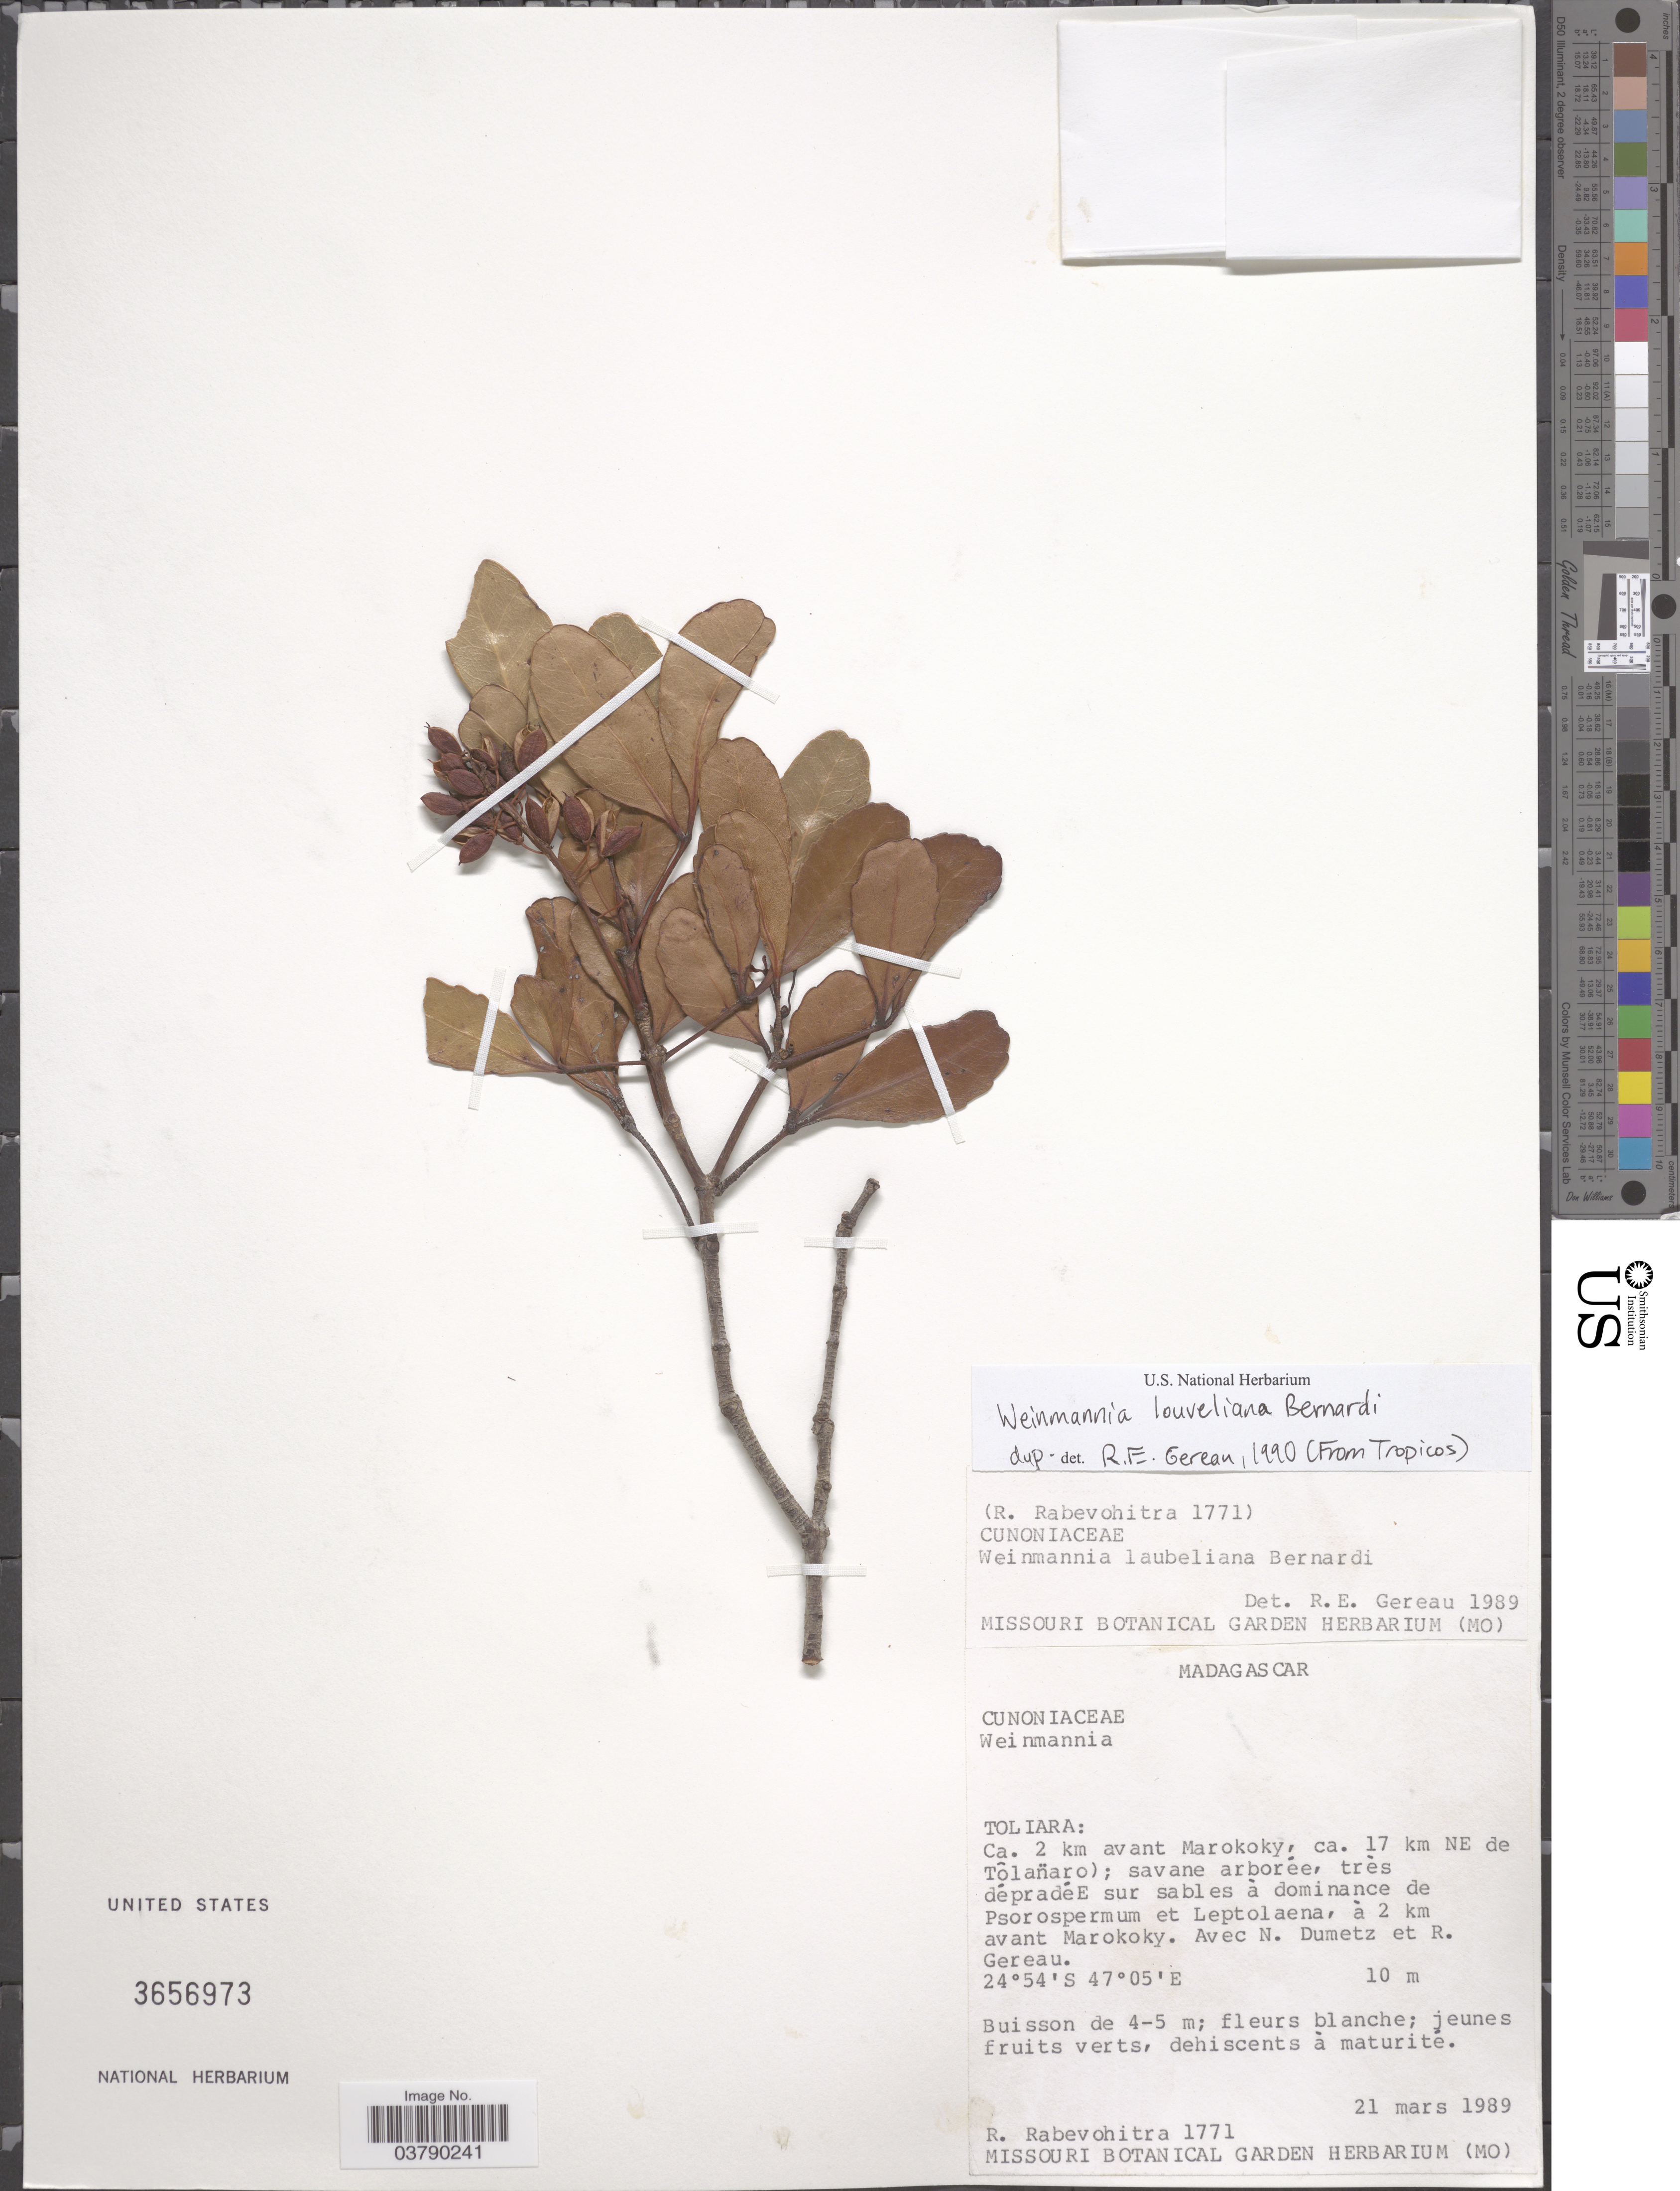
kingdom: Plantae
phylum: Tracheophyta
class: Magnoliopsida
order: Oxalidales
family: Cunoniaceae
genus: Pterophylla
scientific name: Pterophylla louveliana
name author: (Bernardi) J. Bradford & Z.S. Rogers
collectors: R. Rabevohitra, N. Dumetz & R. Gereau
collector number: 1771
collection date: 1989-03-21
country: Madagascar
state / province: Anosy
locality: Ca. 2 km avant Marokoky, ca. 17 km NE de Tôlanaro); savane arborée, très dépradéE sur sables à dominance de Psorospermum et Leptolaena, à 2 km avant Marokoky.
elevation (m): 10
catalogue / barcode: US 3656973